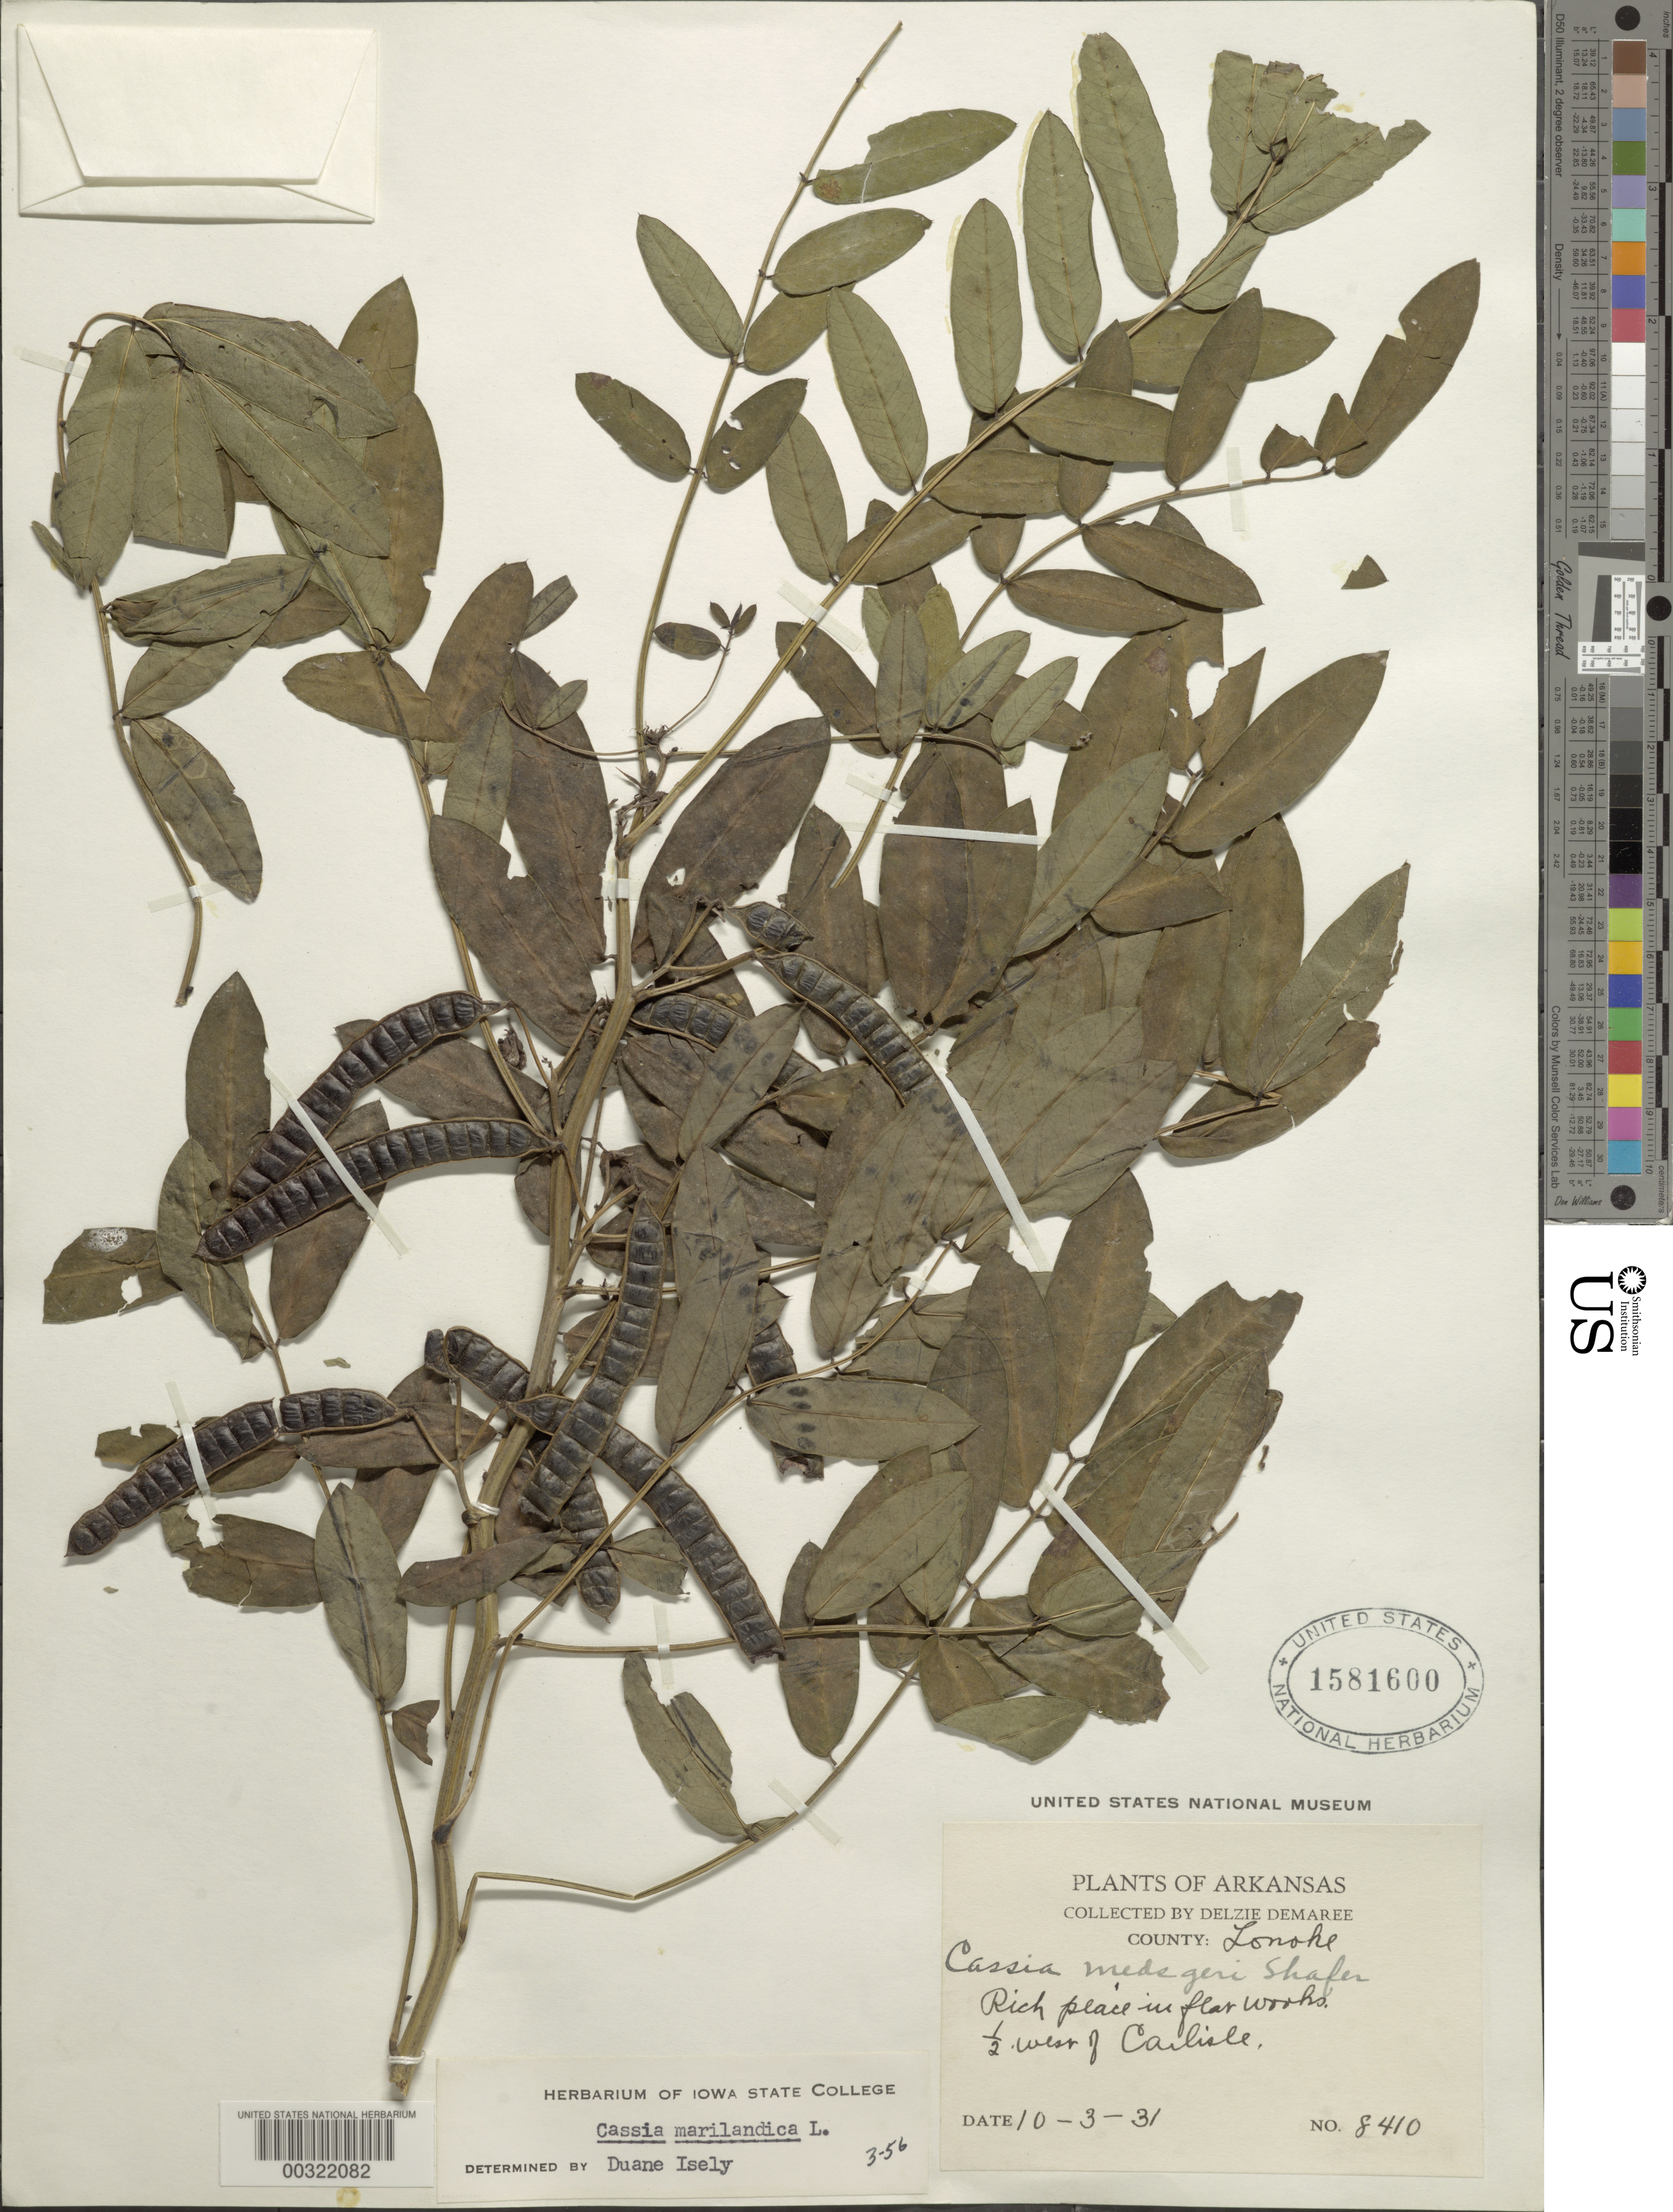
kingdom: Plantae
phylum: Tracheophyta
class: Magnoliopsida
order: Fabales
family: Fabaceae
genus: Senna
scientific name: Senna marilandica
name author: (L.) Link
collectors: D. Demaree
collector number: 8410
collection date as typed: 03 Oct 1931 or 10 Mar 1931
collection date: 1931-03-10 or 1931-10-03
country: United States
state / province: Arkansas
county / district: Lonoke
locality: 1/2 mi w of carlisle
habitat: Rich place in flat woods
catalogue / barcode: US 1581600